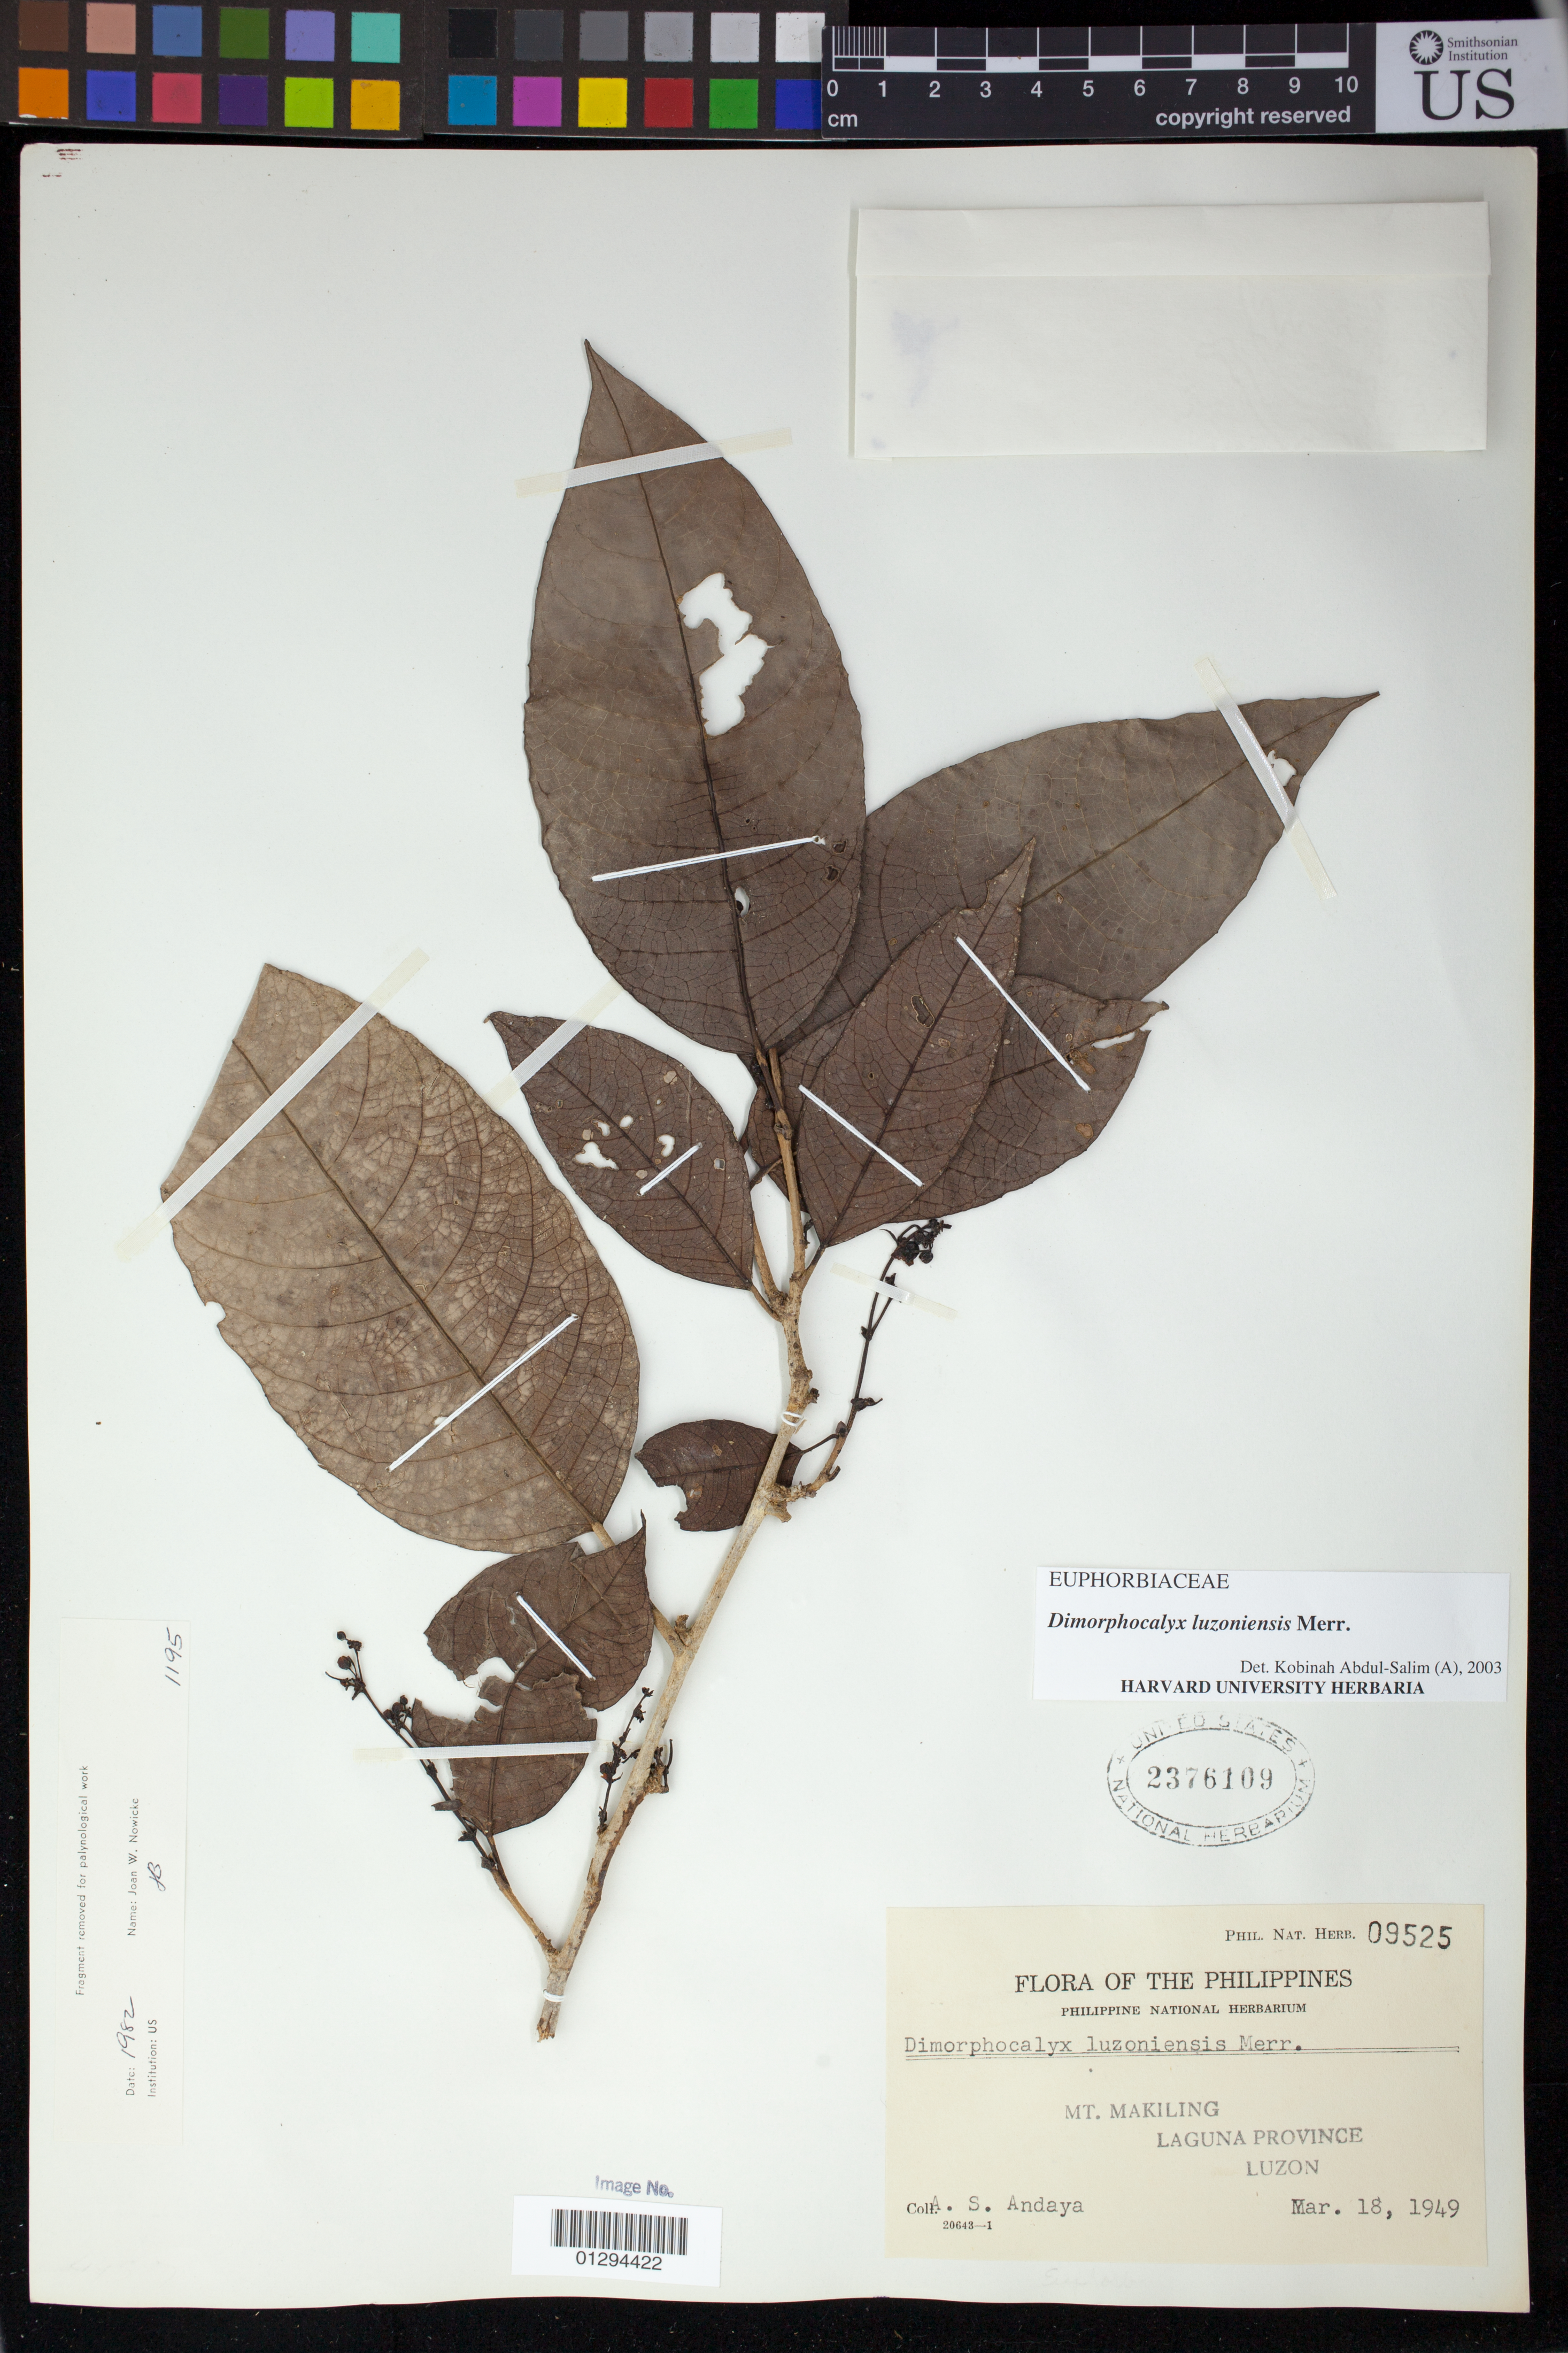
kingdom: Plantae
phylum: Tracheophyta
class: Magnoliopsida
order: Malpighiales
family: Euphorbiaceae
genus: Dimorphocalyx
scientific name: Dimorphocalyx luzoniensis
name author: Merr.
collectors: A. Andaya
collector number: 09525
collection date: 1949-03-18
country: Philippines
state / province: Calabarzon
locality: Mt. Makiling,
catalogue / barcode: US 2376109